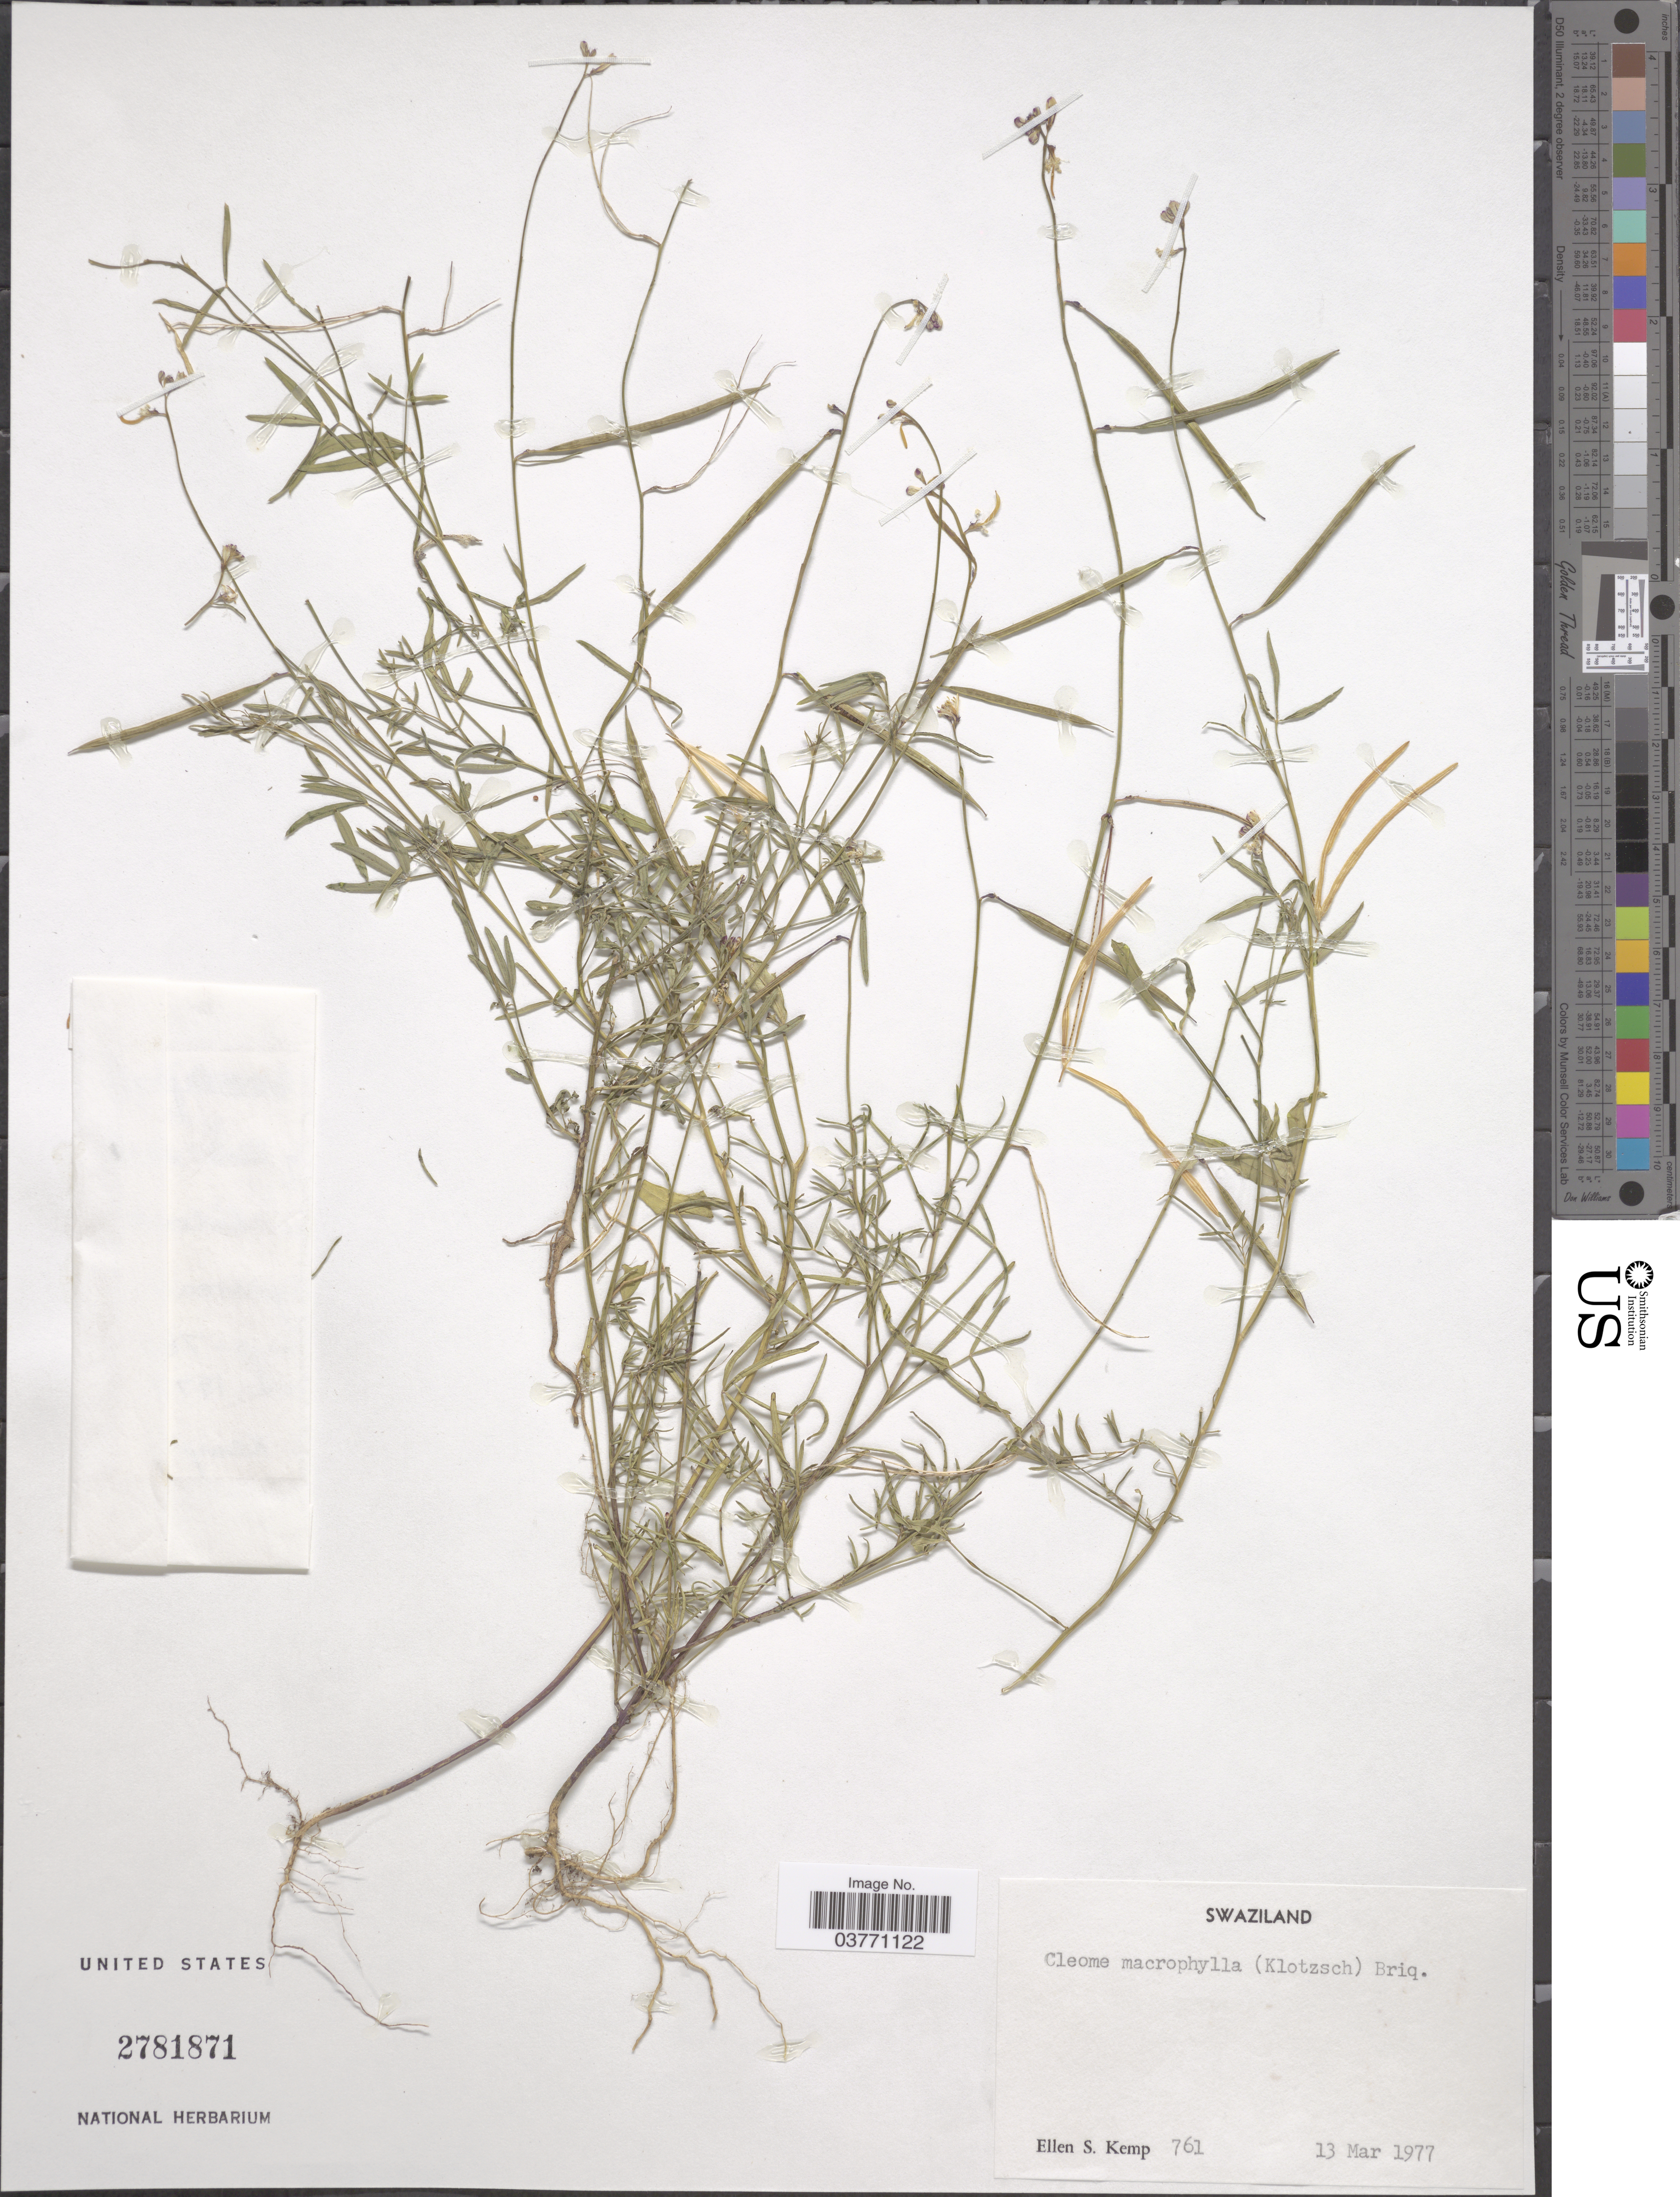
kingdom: Plantae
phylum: Tracheophyta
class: Magnoliopsida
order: Brassicales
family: Cleomaceae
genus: Sieruela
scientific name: Sieruela macrophylla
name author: (Klotzsch) Roalson & J.C. Hall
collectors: E. S. Kemp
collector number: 761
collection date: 1977-03-13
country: Eswatini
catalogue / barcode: US 2781871